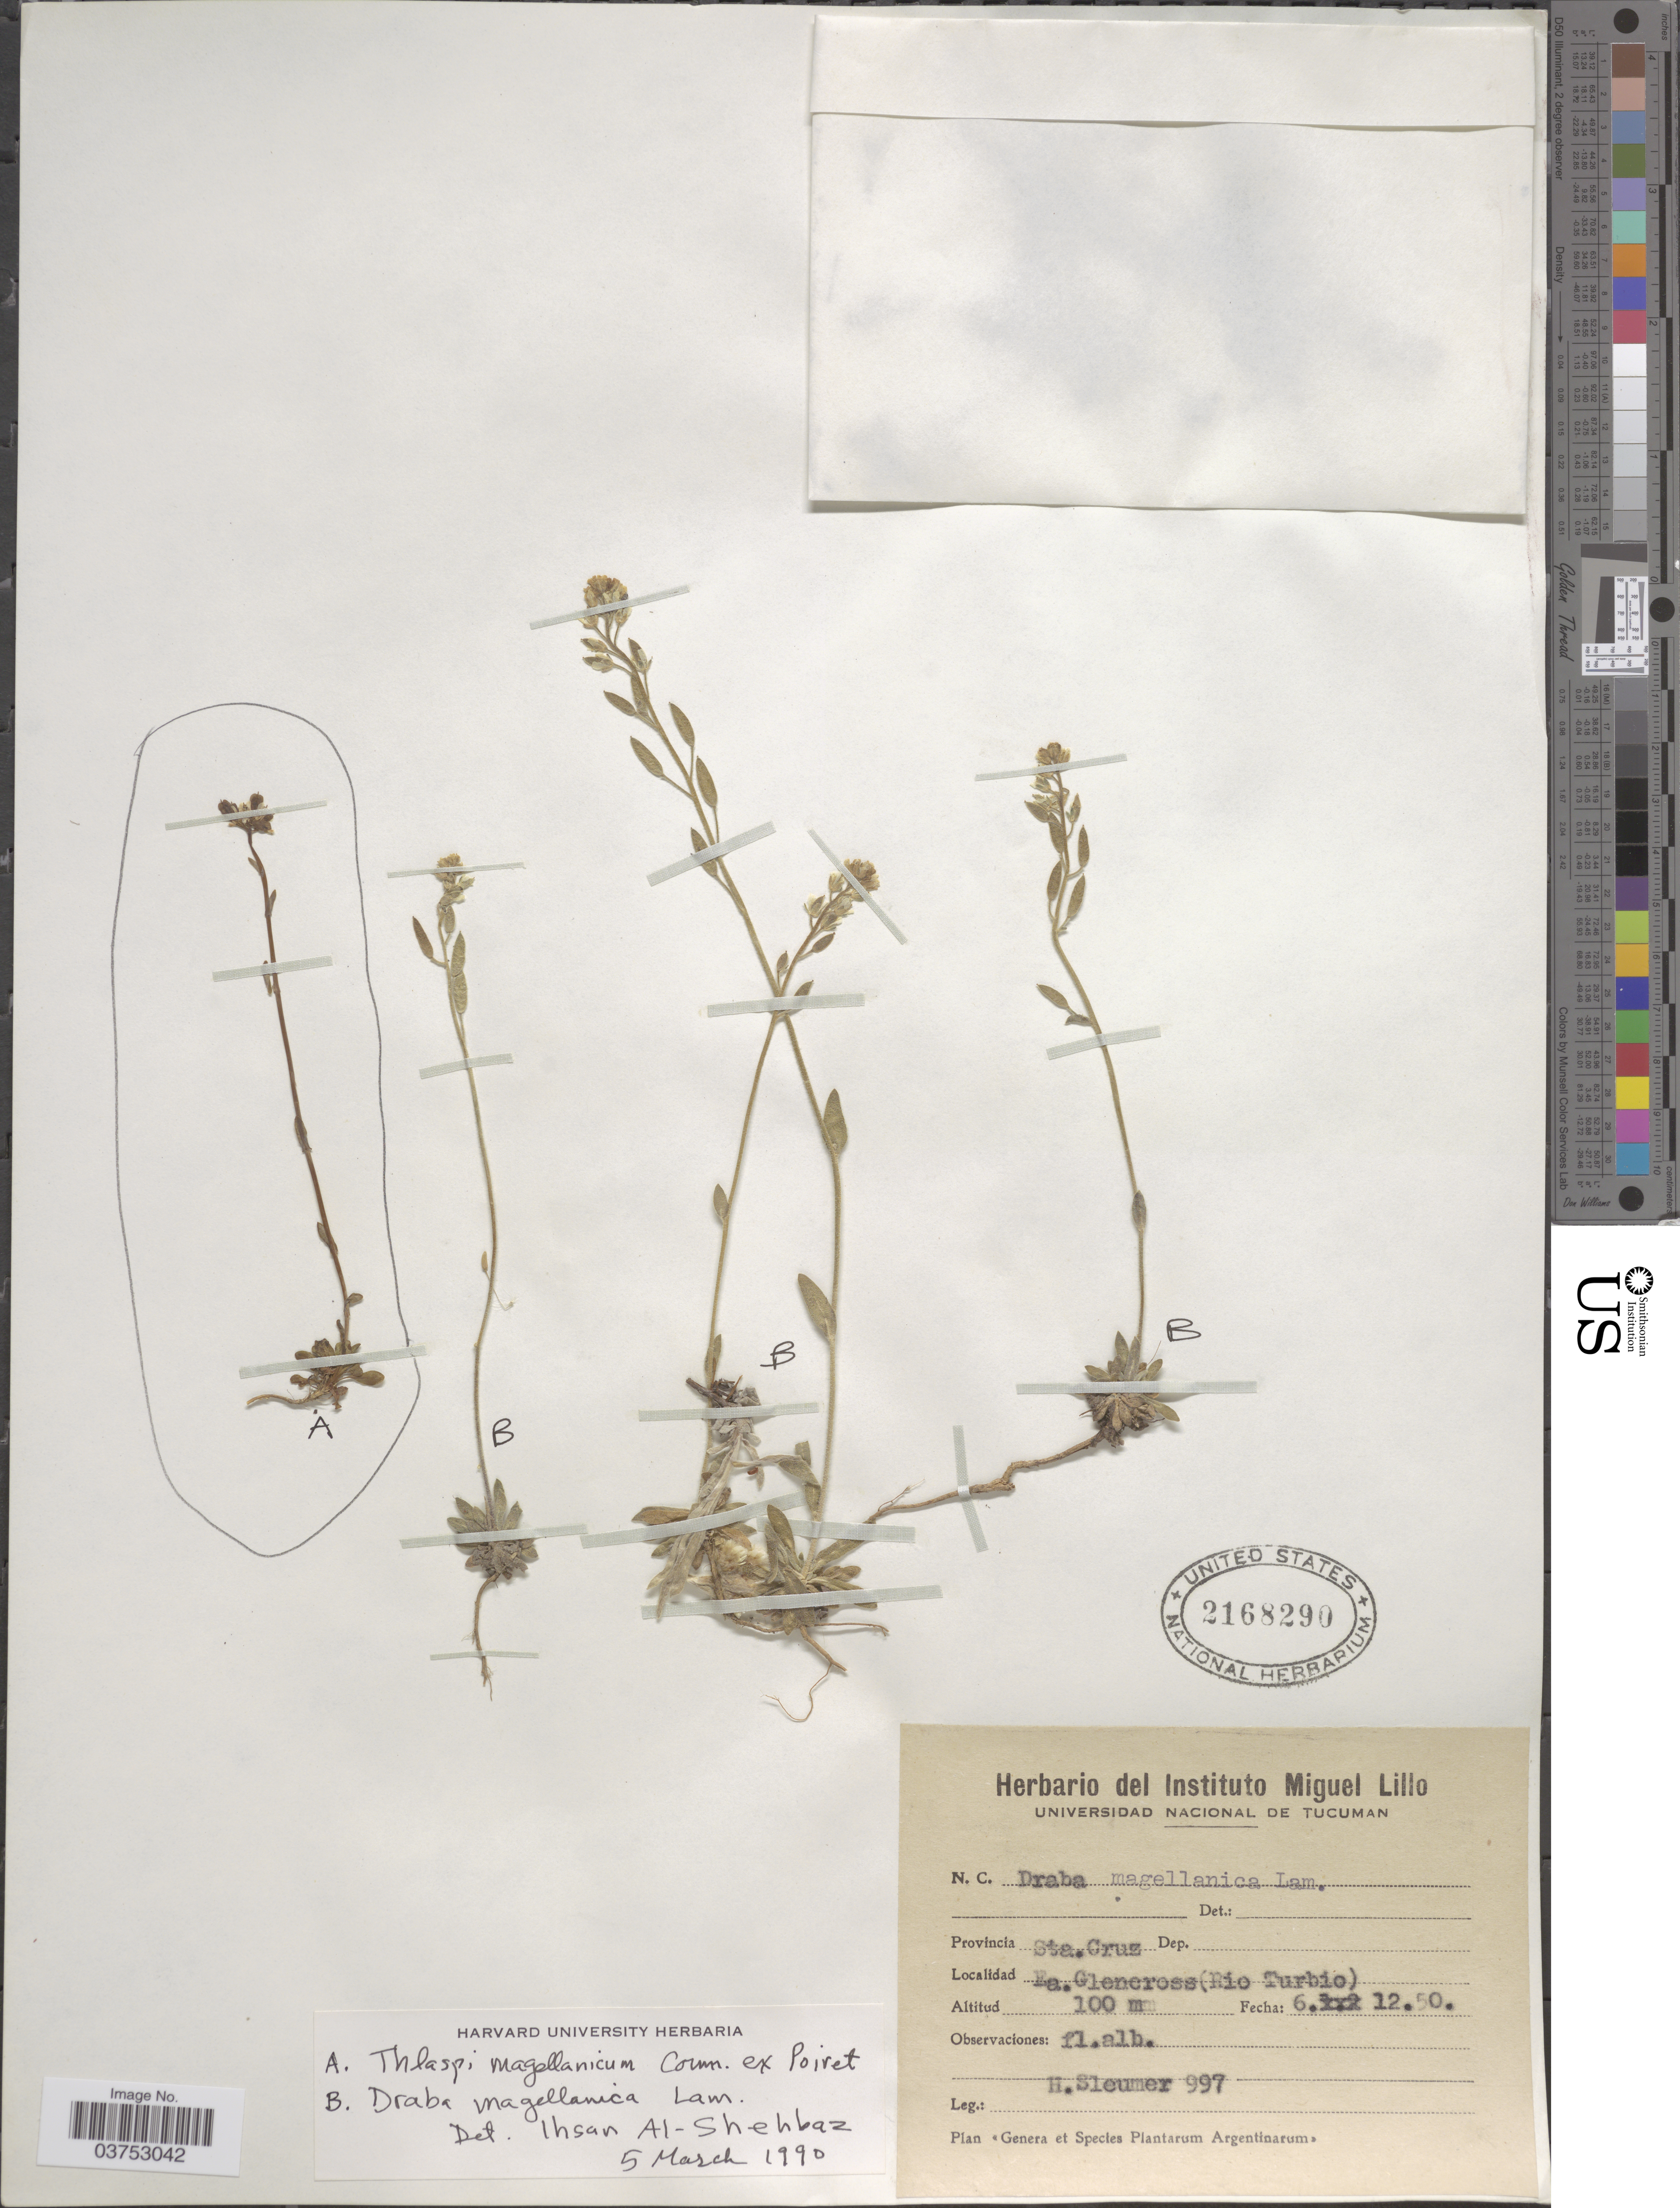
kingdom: Plantae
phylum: Tracheophyta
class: Magnoliopsida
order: Brassicales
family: Brassicaceae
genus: Draba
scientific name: Draba magellanica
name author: (A. Gray) Lam.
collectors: H. O. Sleumer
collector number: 997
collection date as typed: Transcribed d/m/y: 6/12/50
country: Argentina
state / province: Santa Cruz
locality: Ea. Glencross (Rio Turbio).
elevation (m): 100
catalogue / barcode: US 2168290